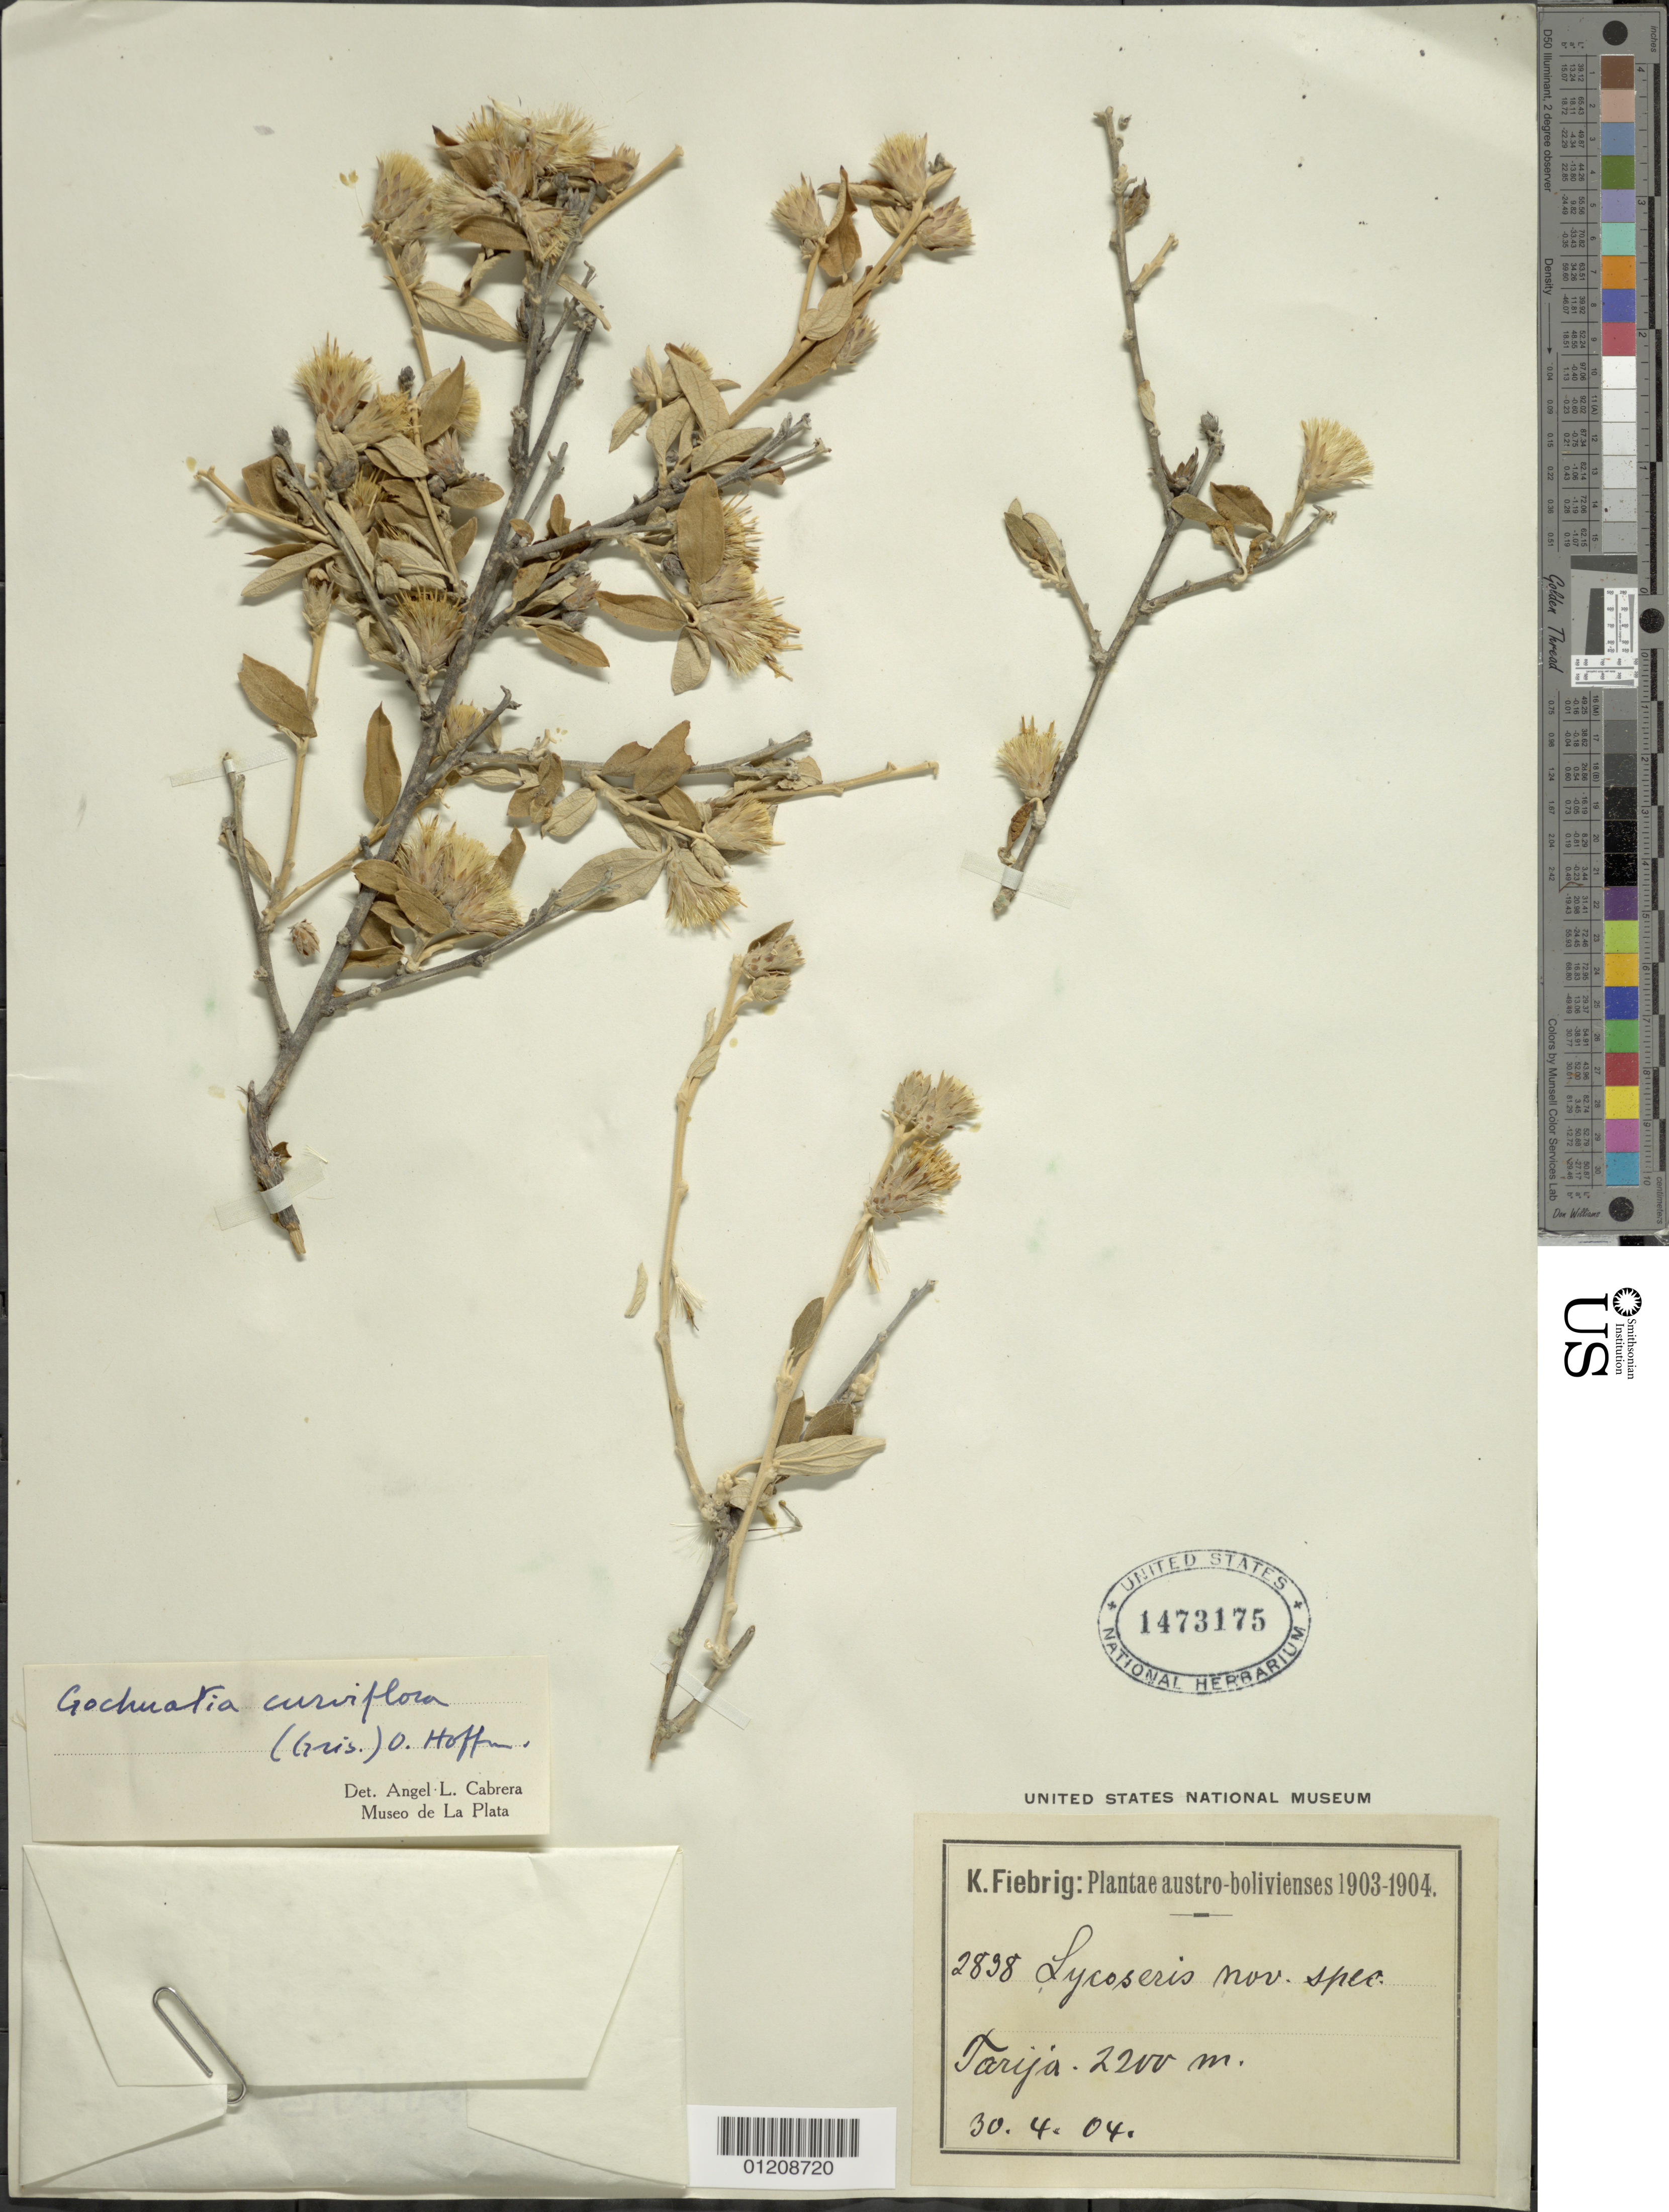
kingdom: Plantae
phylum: Tracheophyta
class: Magnoliopsida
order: Asterales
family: Asteraceae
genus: Moquiniastrum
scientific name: Moquiniastrum densicephalum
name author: (Cabrera) G. Sancho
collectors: K. Fiebrig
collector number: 2838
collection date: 1904-04-30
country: Bolivia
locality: Tarija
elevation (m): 2200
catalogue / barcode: US 1473175